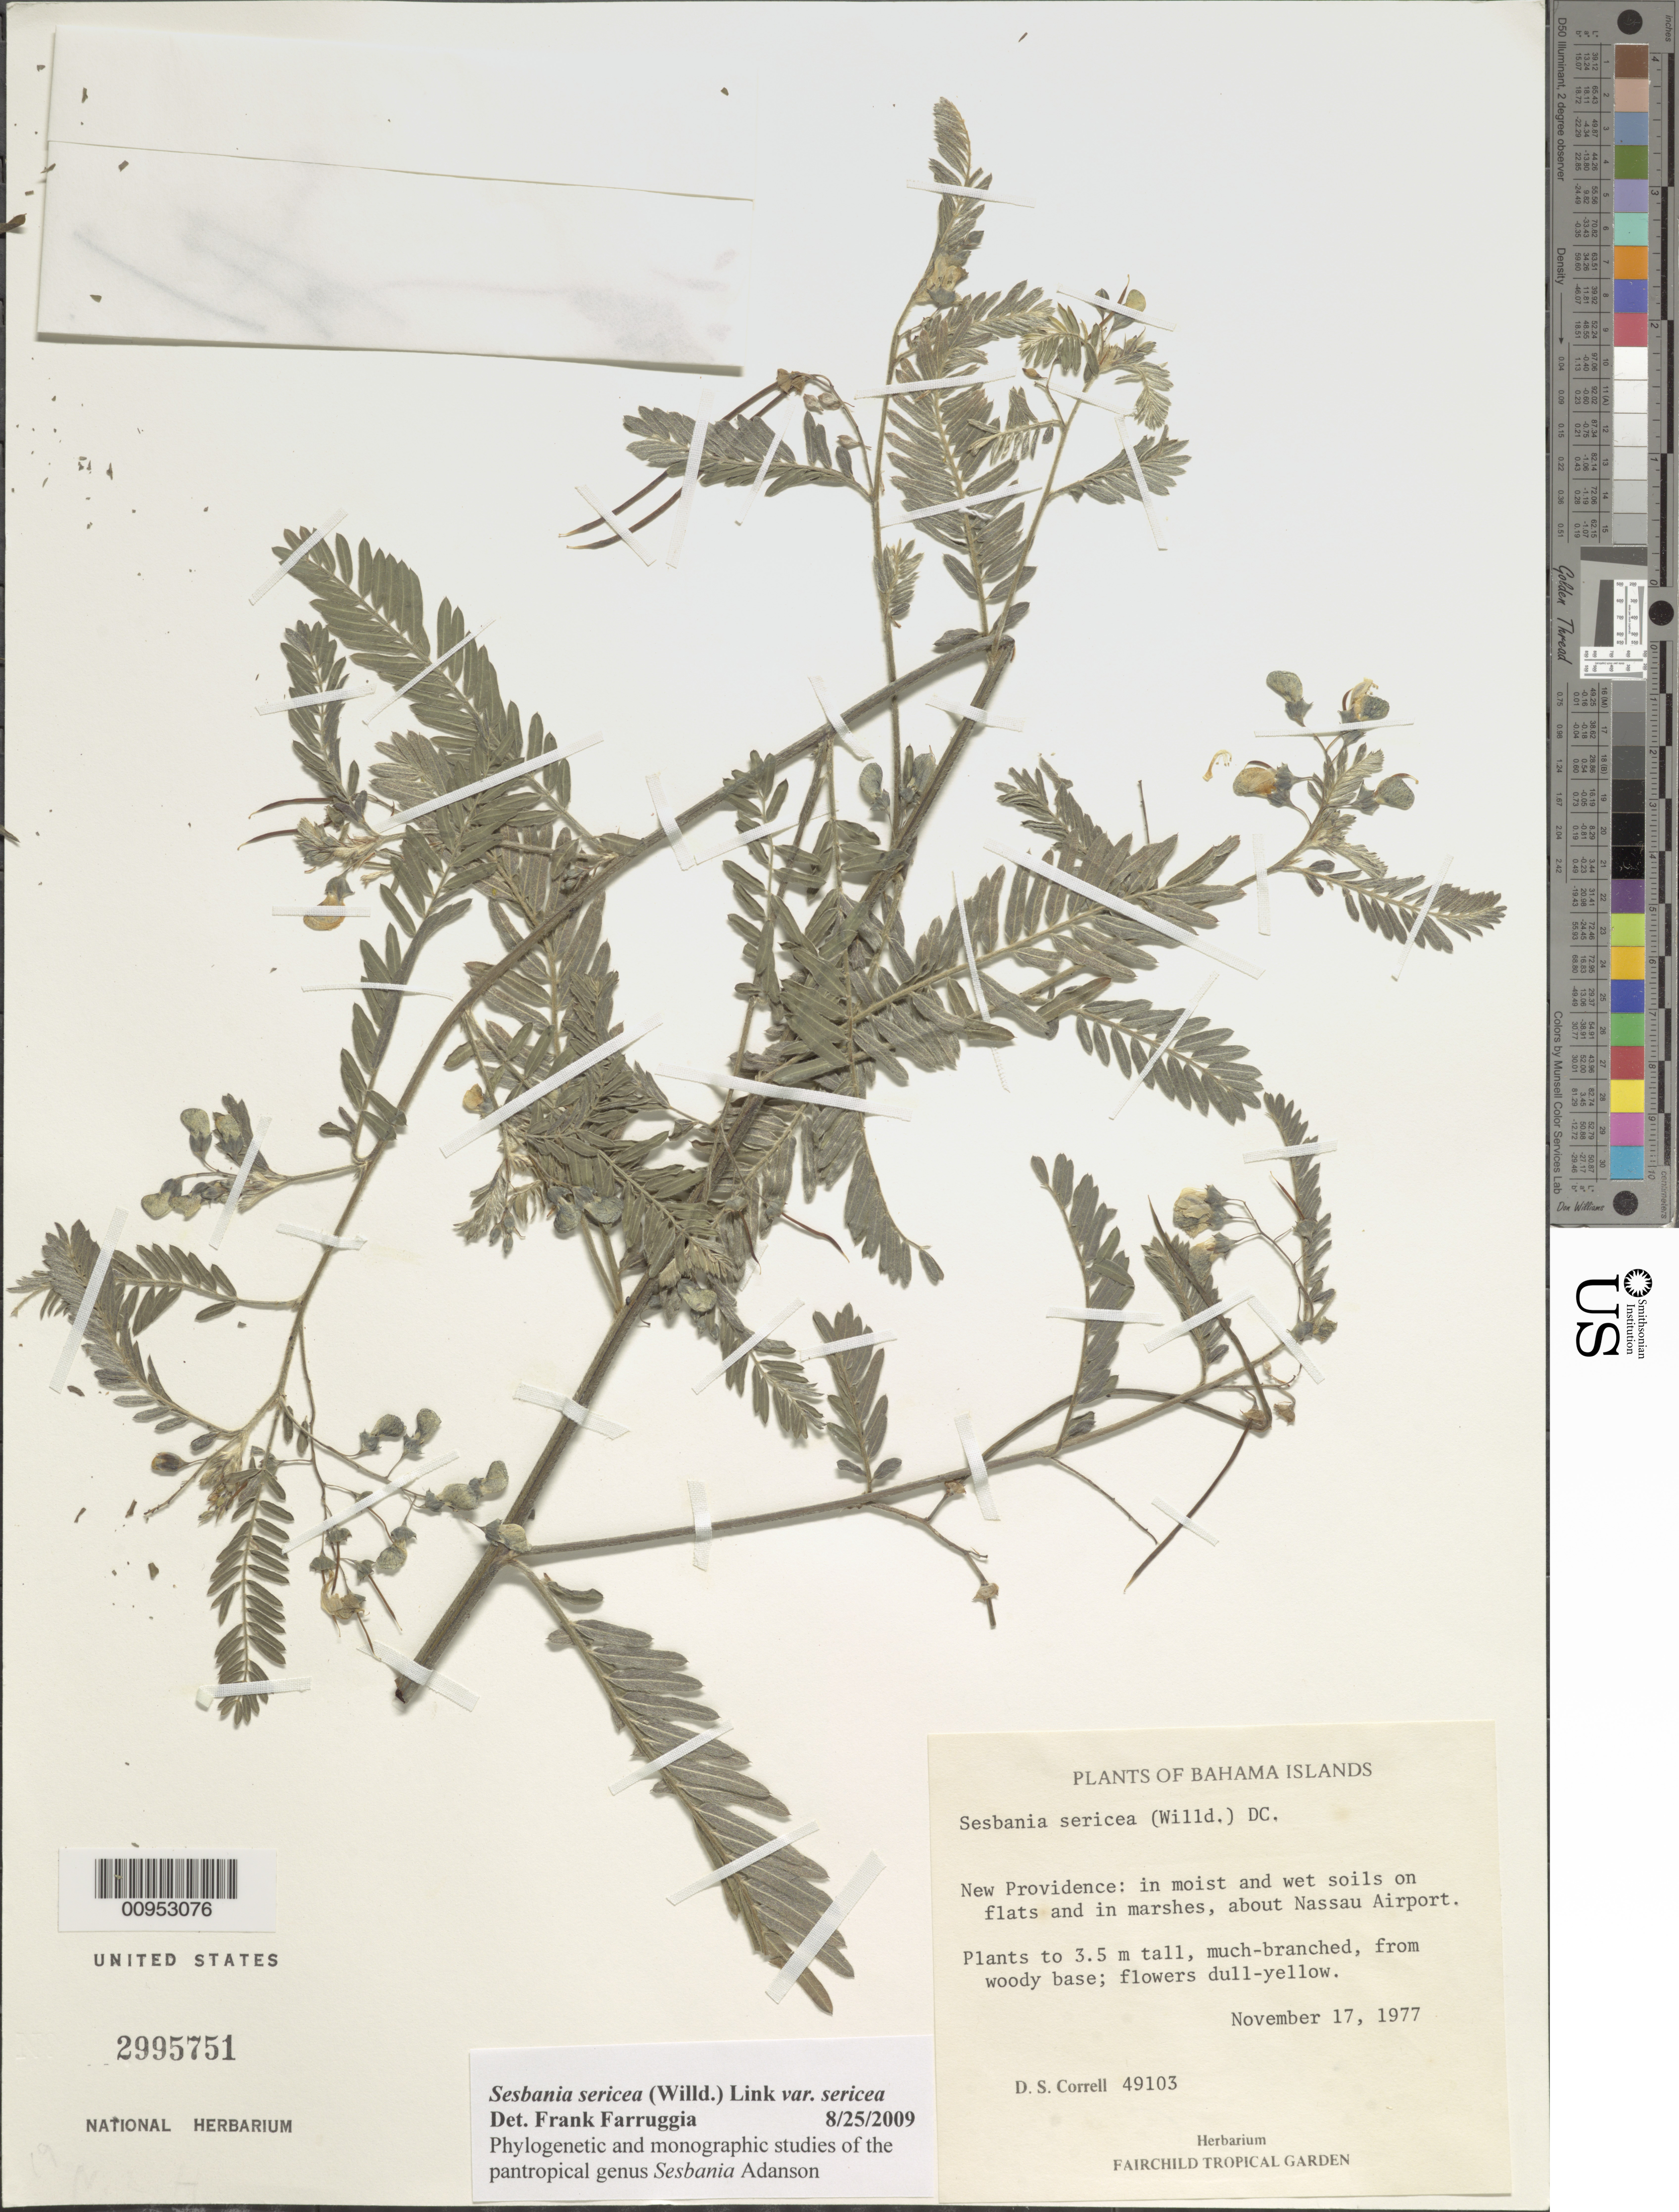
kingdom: Plantae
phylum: Tracheophyta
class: Magnoliopsida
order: Fabales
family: Fabaceae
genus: Sesbania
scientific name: Sesbania sericea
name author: (Willd.) Link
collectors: D. S. Correll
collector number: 49103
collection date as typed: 17 Nov 1977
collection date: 1977-11-17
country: Bahamas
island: New Providence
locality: Nassau Airport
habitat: In moist and wet soils on flats and in marshes, about airport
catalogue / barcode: US 2995751